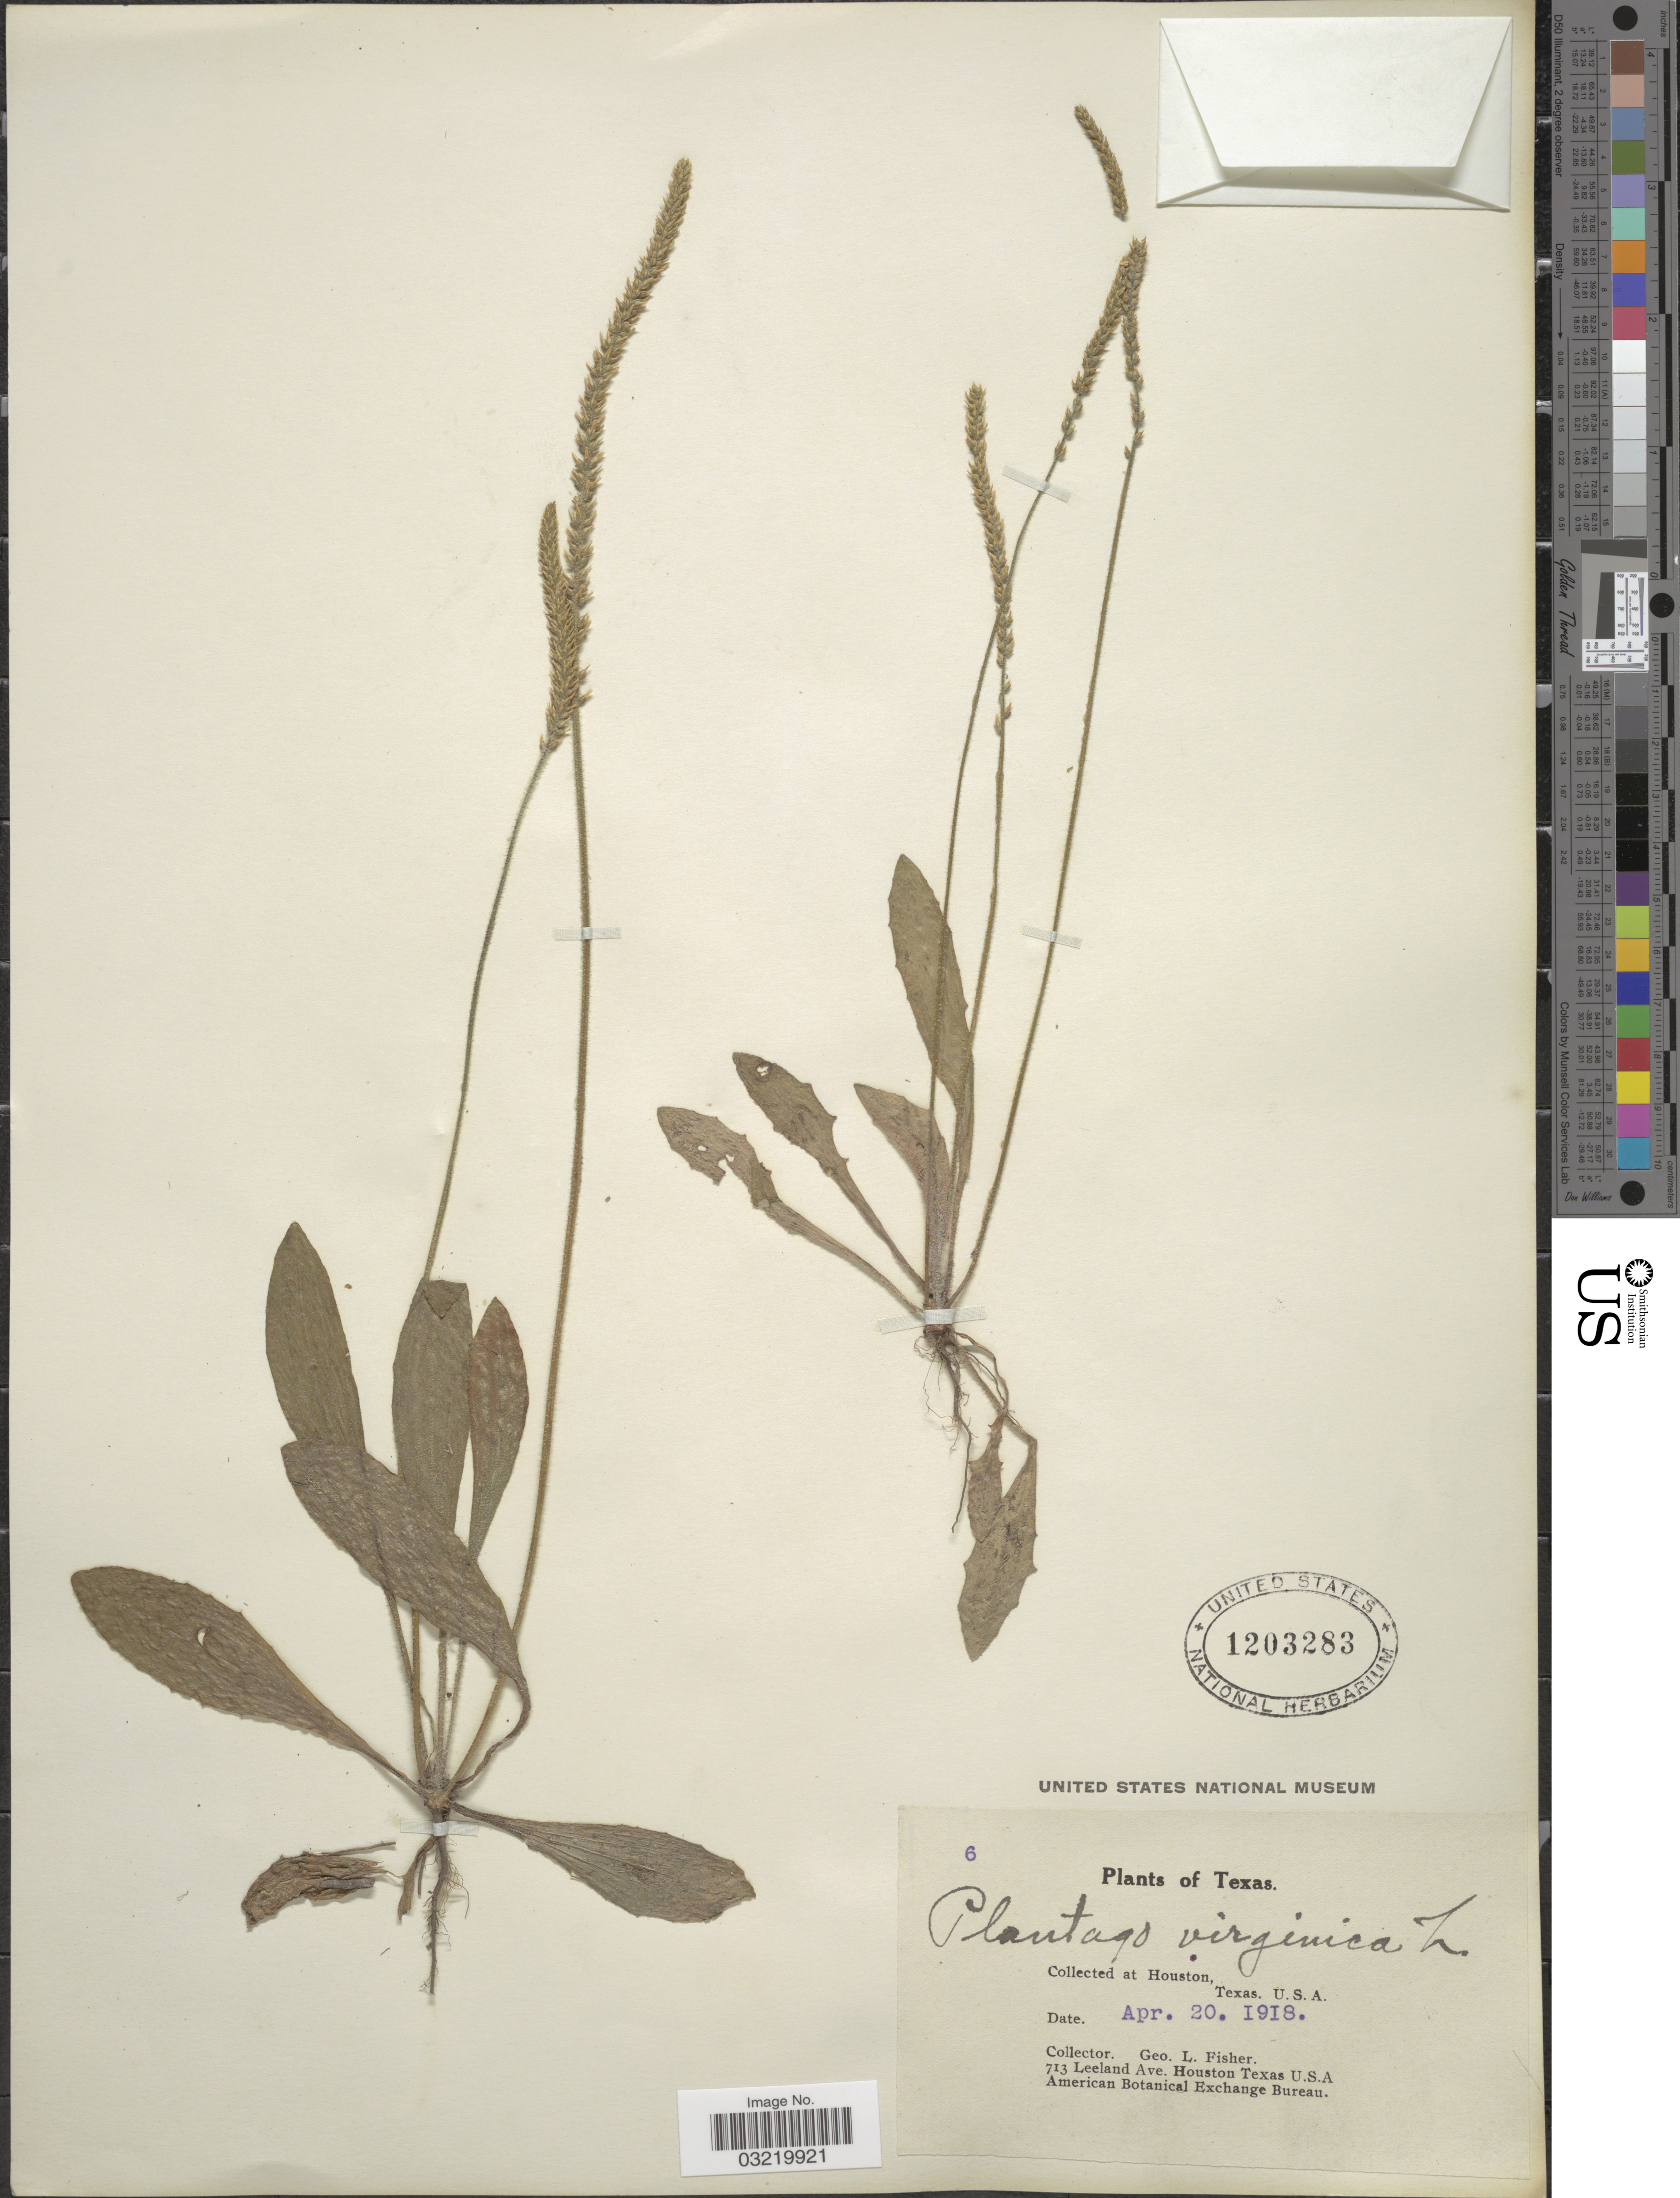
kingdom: Plantae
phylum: Tracheophyta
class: Magnoliopsida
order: Lamiales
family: Plantaginaceae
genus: Plantago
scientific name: Plantago virginica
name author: L.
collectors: G. L. Fisher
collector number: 6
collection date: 1918-04-20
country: United States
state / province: Texas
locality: Houston.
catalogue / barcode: US 1203283